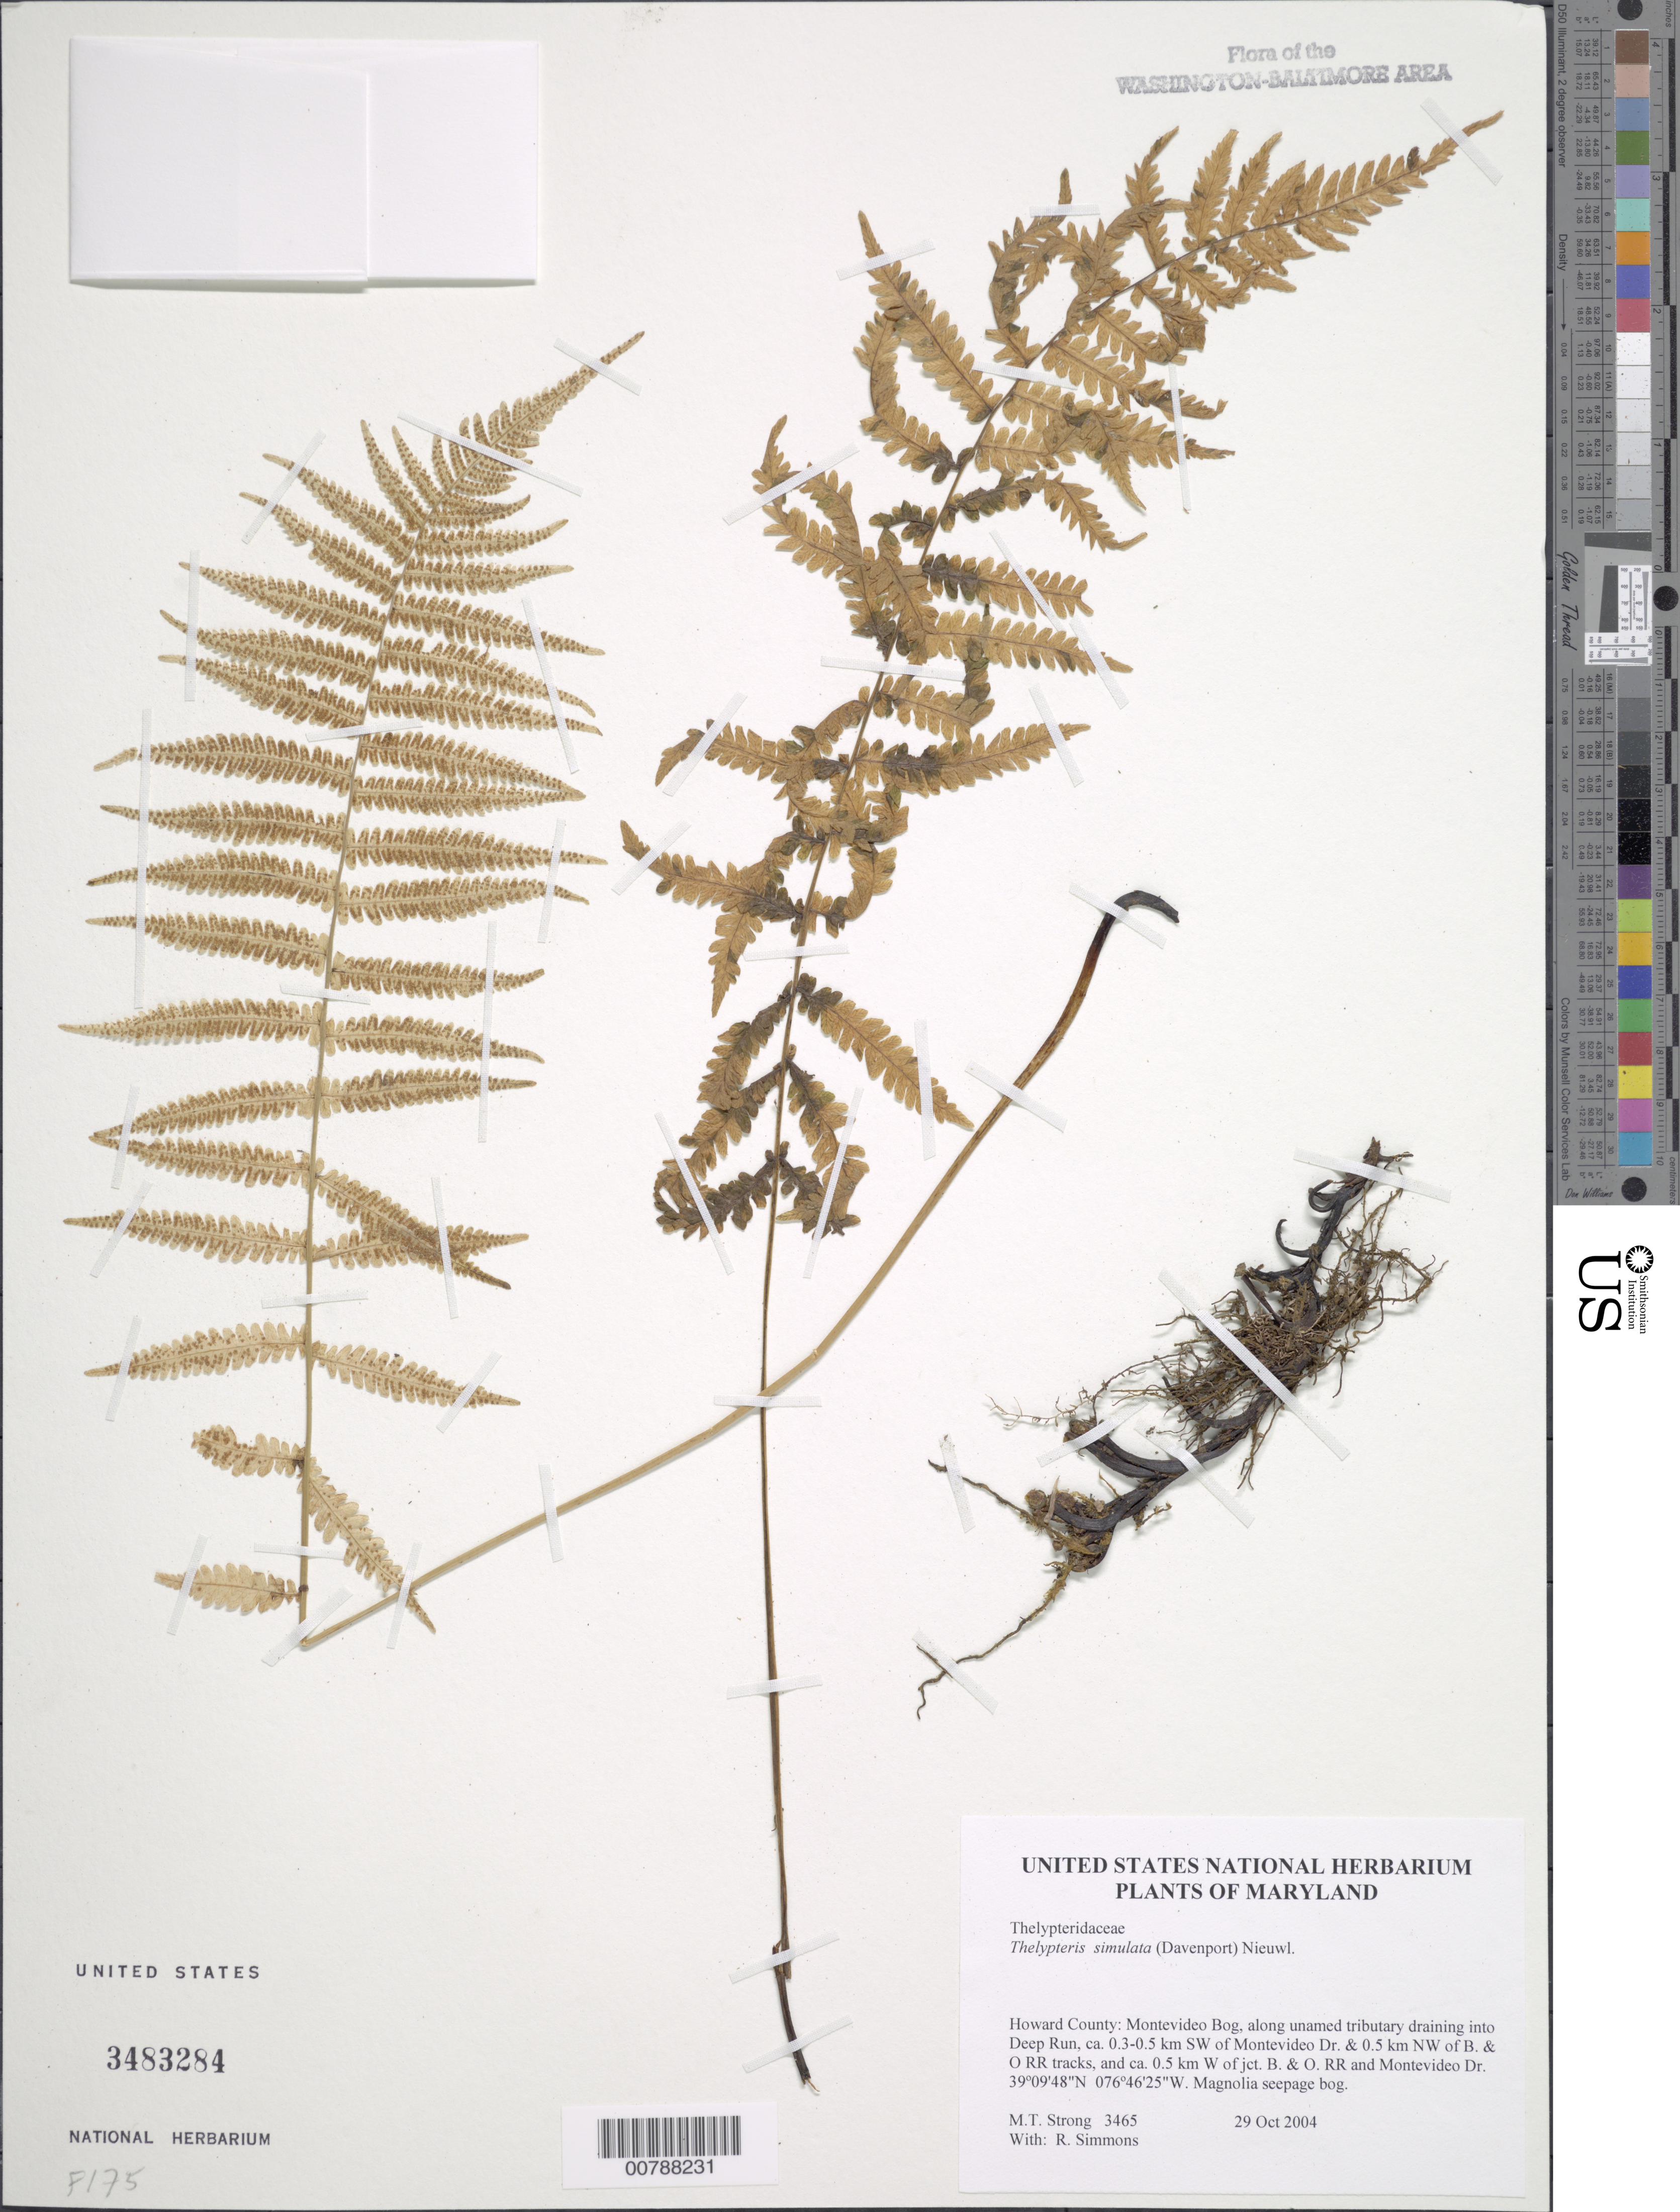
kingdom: Plantae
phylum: Tracheophyta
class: Polypodiopsida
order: Polypodiales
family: Thelypteridaceae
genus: Parathelypteris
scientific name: Parathelypteris simulata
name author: (Davenp.) Holttum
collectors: M. T. Strong & R. B. Simmons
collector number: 3465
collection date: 2004-10-29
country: United States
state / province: Maryland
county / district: Howard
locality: Montevideo Bog, along unnamed tributary draining in to Deep Run, ca. 0.3-0.5 km SW of Montevideo Dr. & 0.5 km NW of B. & O. RR Tracks, and ca. 0.5 km W of jct. B. & O. RR and Montevideo Dr.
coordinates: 39 09 48 N, 076 46 25 W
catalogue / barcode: US 3483284